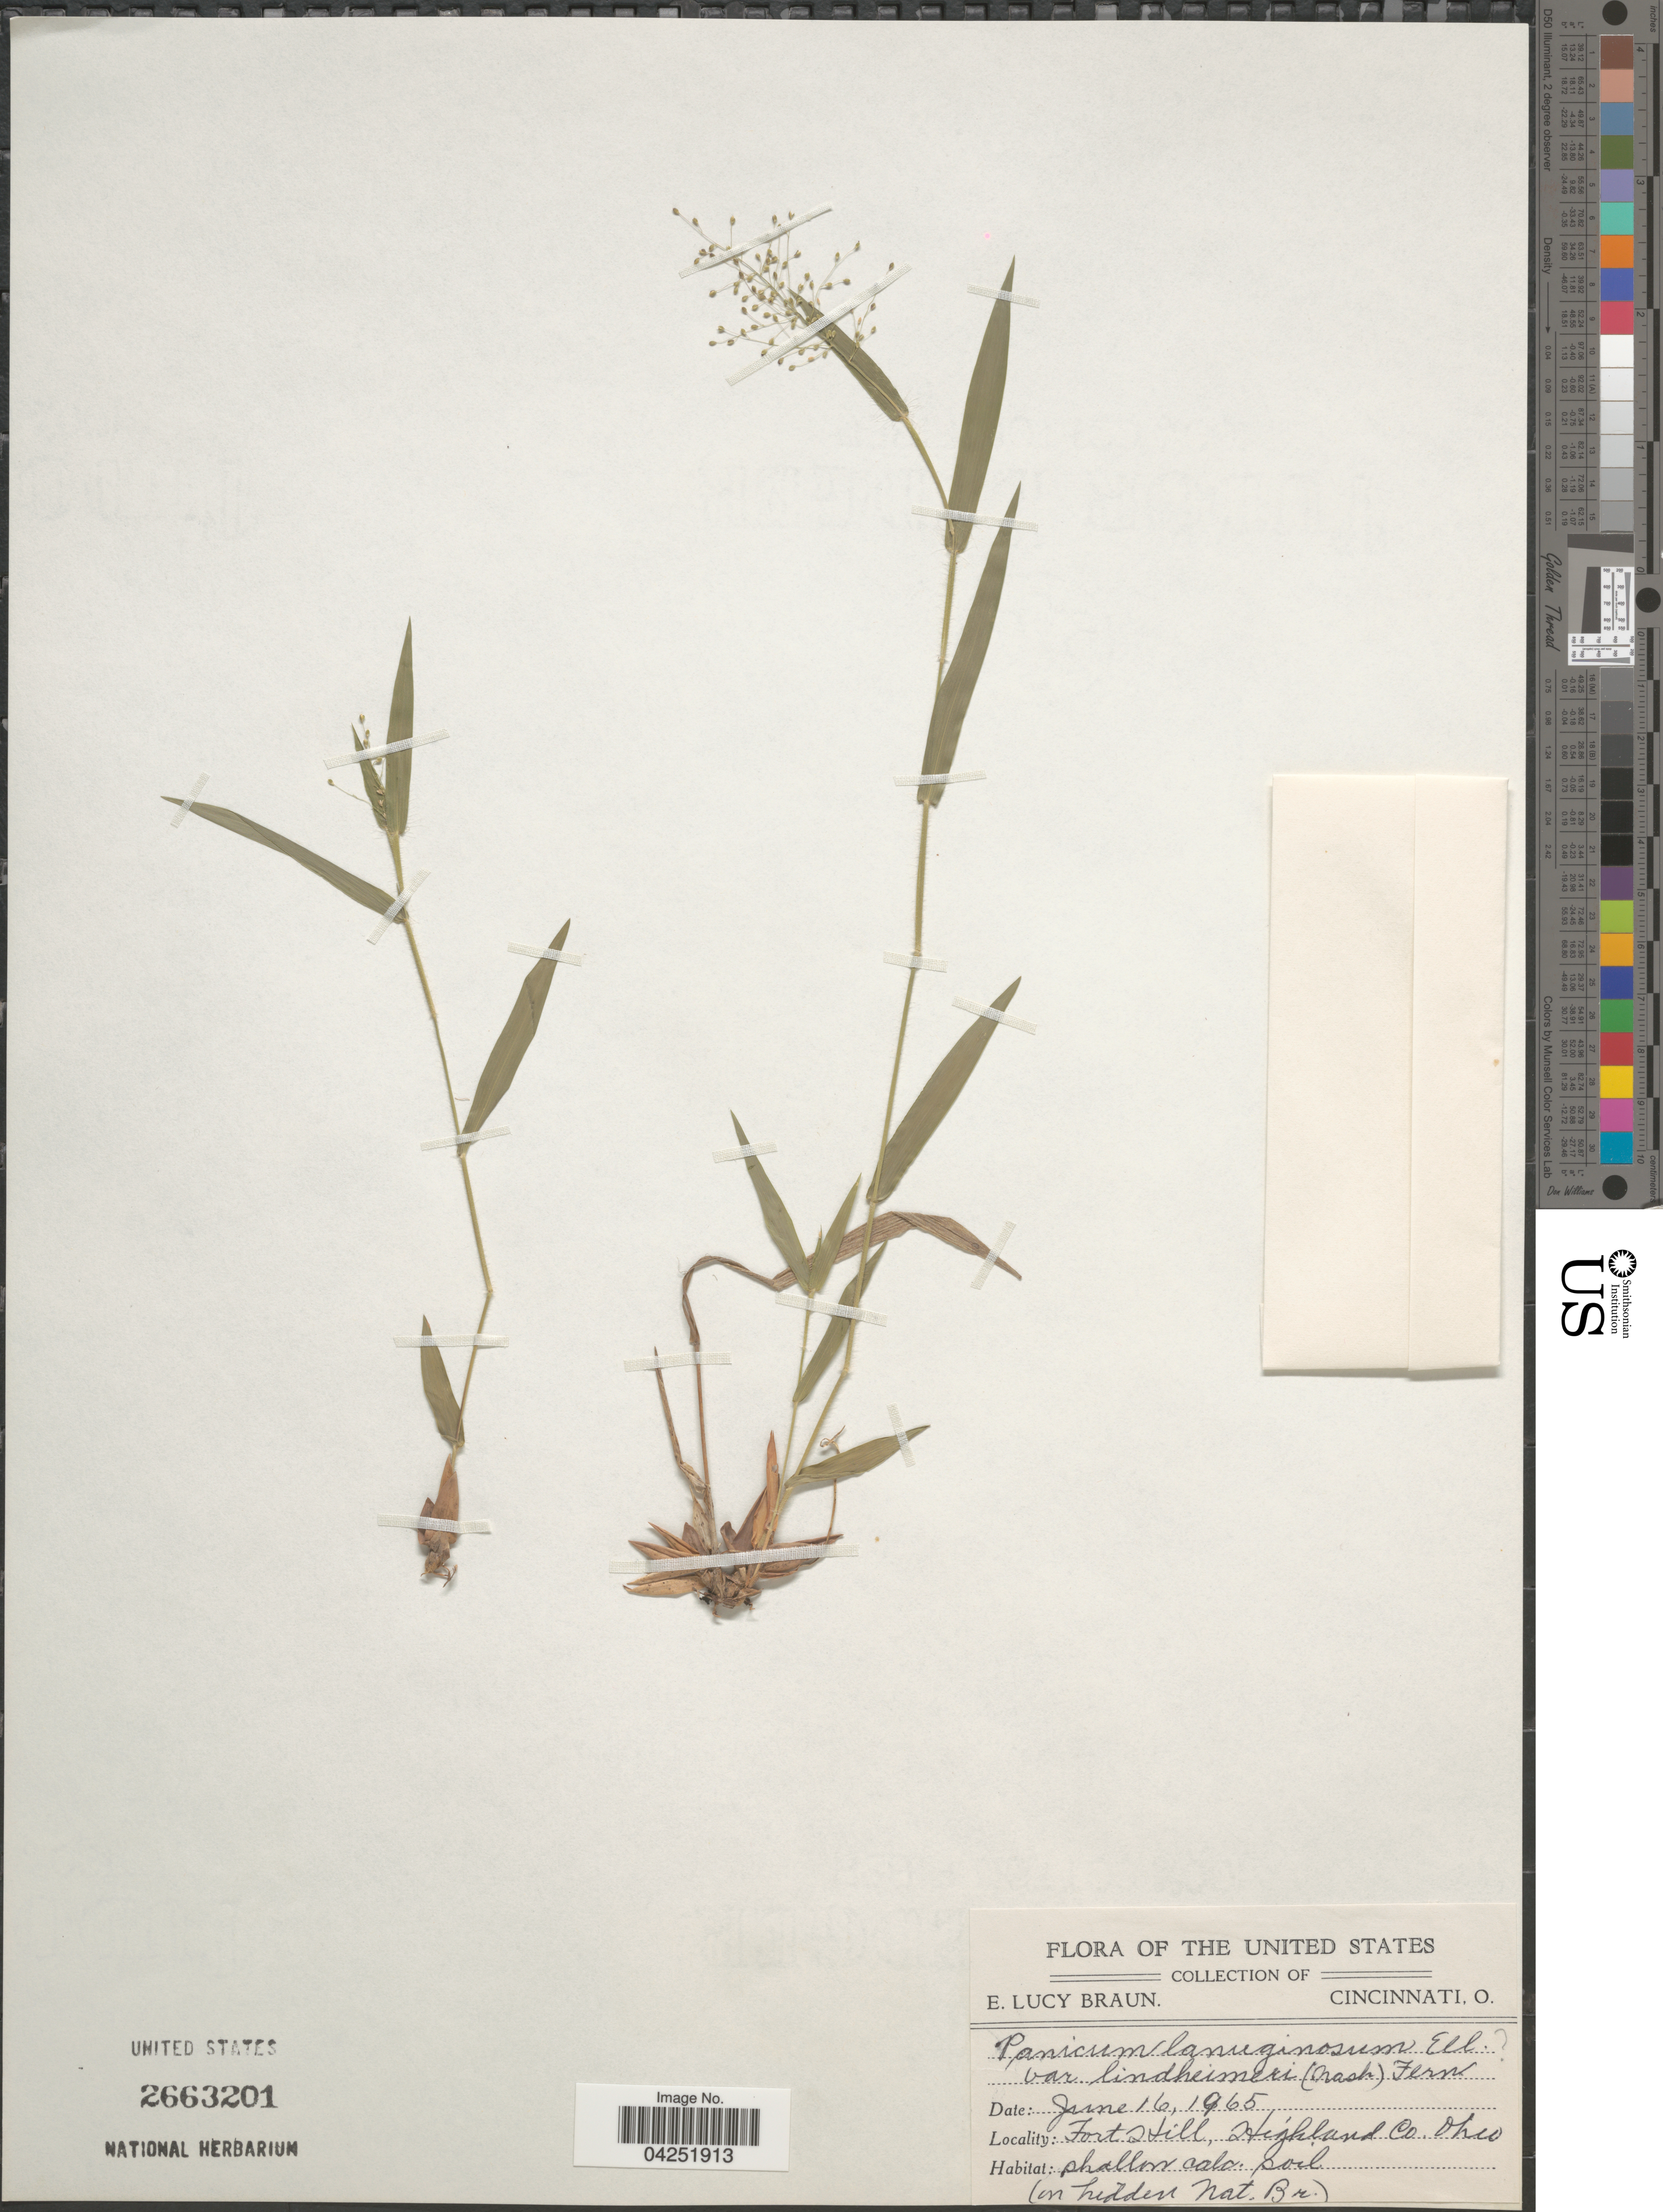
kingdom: Plantae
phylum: Tracheophyta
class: Liliopsida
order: Poales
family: Poaceae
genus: Dichanthelium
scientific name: Dichanthelium acuminatum var. lindheimeri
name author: (Nash) Gould & C.A. Clark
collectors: E. L. Braun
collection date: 1965-06-16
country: United States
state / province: Ohio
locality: Fort Hill, Highland Co. Shallow calc. soil (on hidden Nat. Br.).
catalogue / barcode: US 2663201